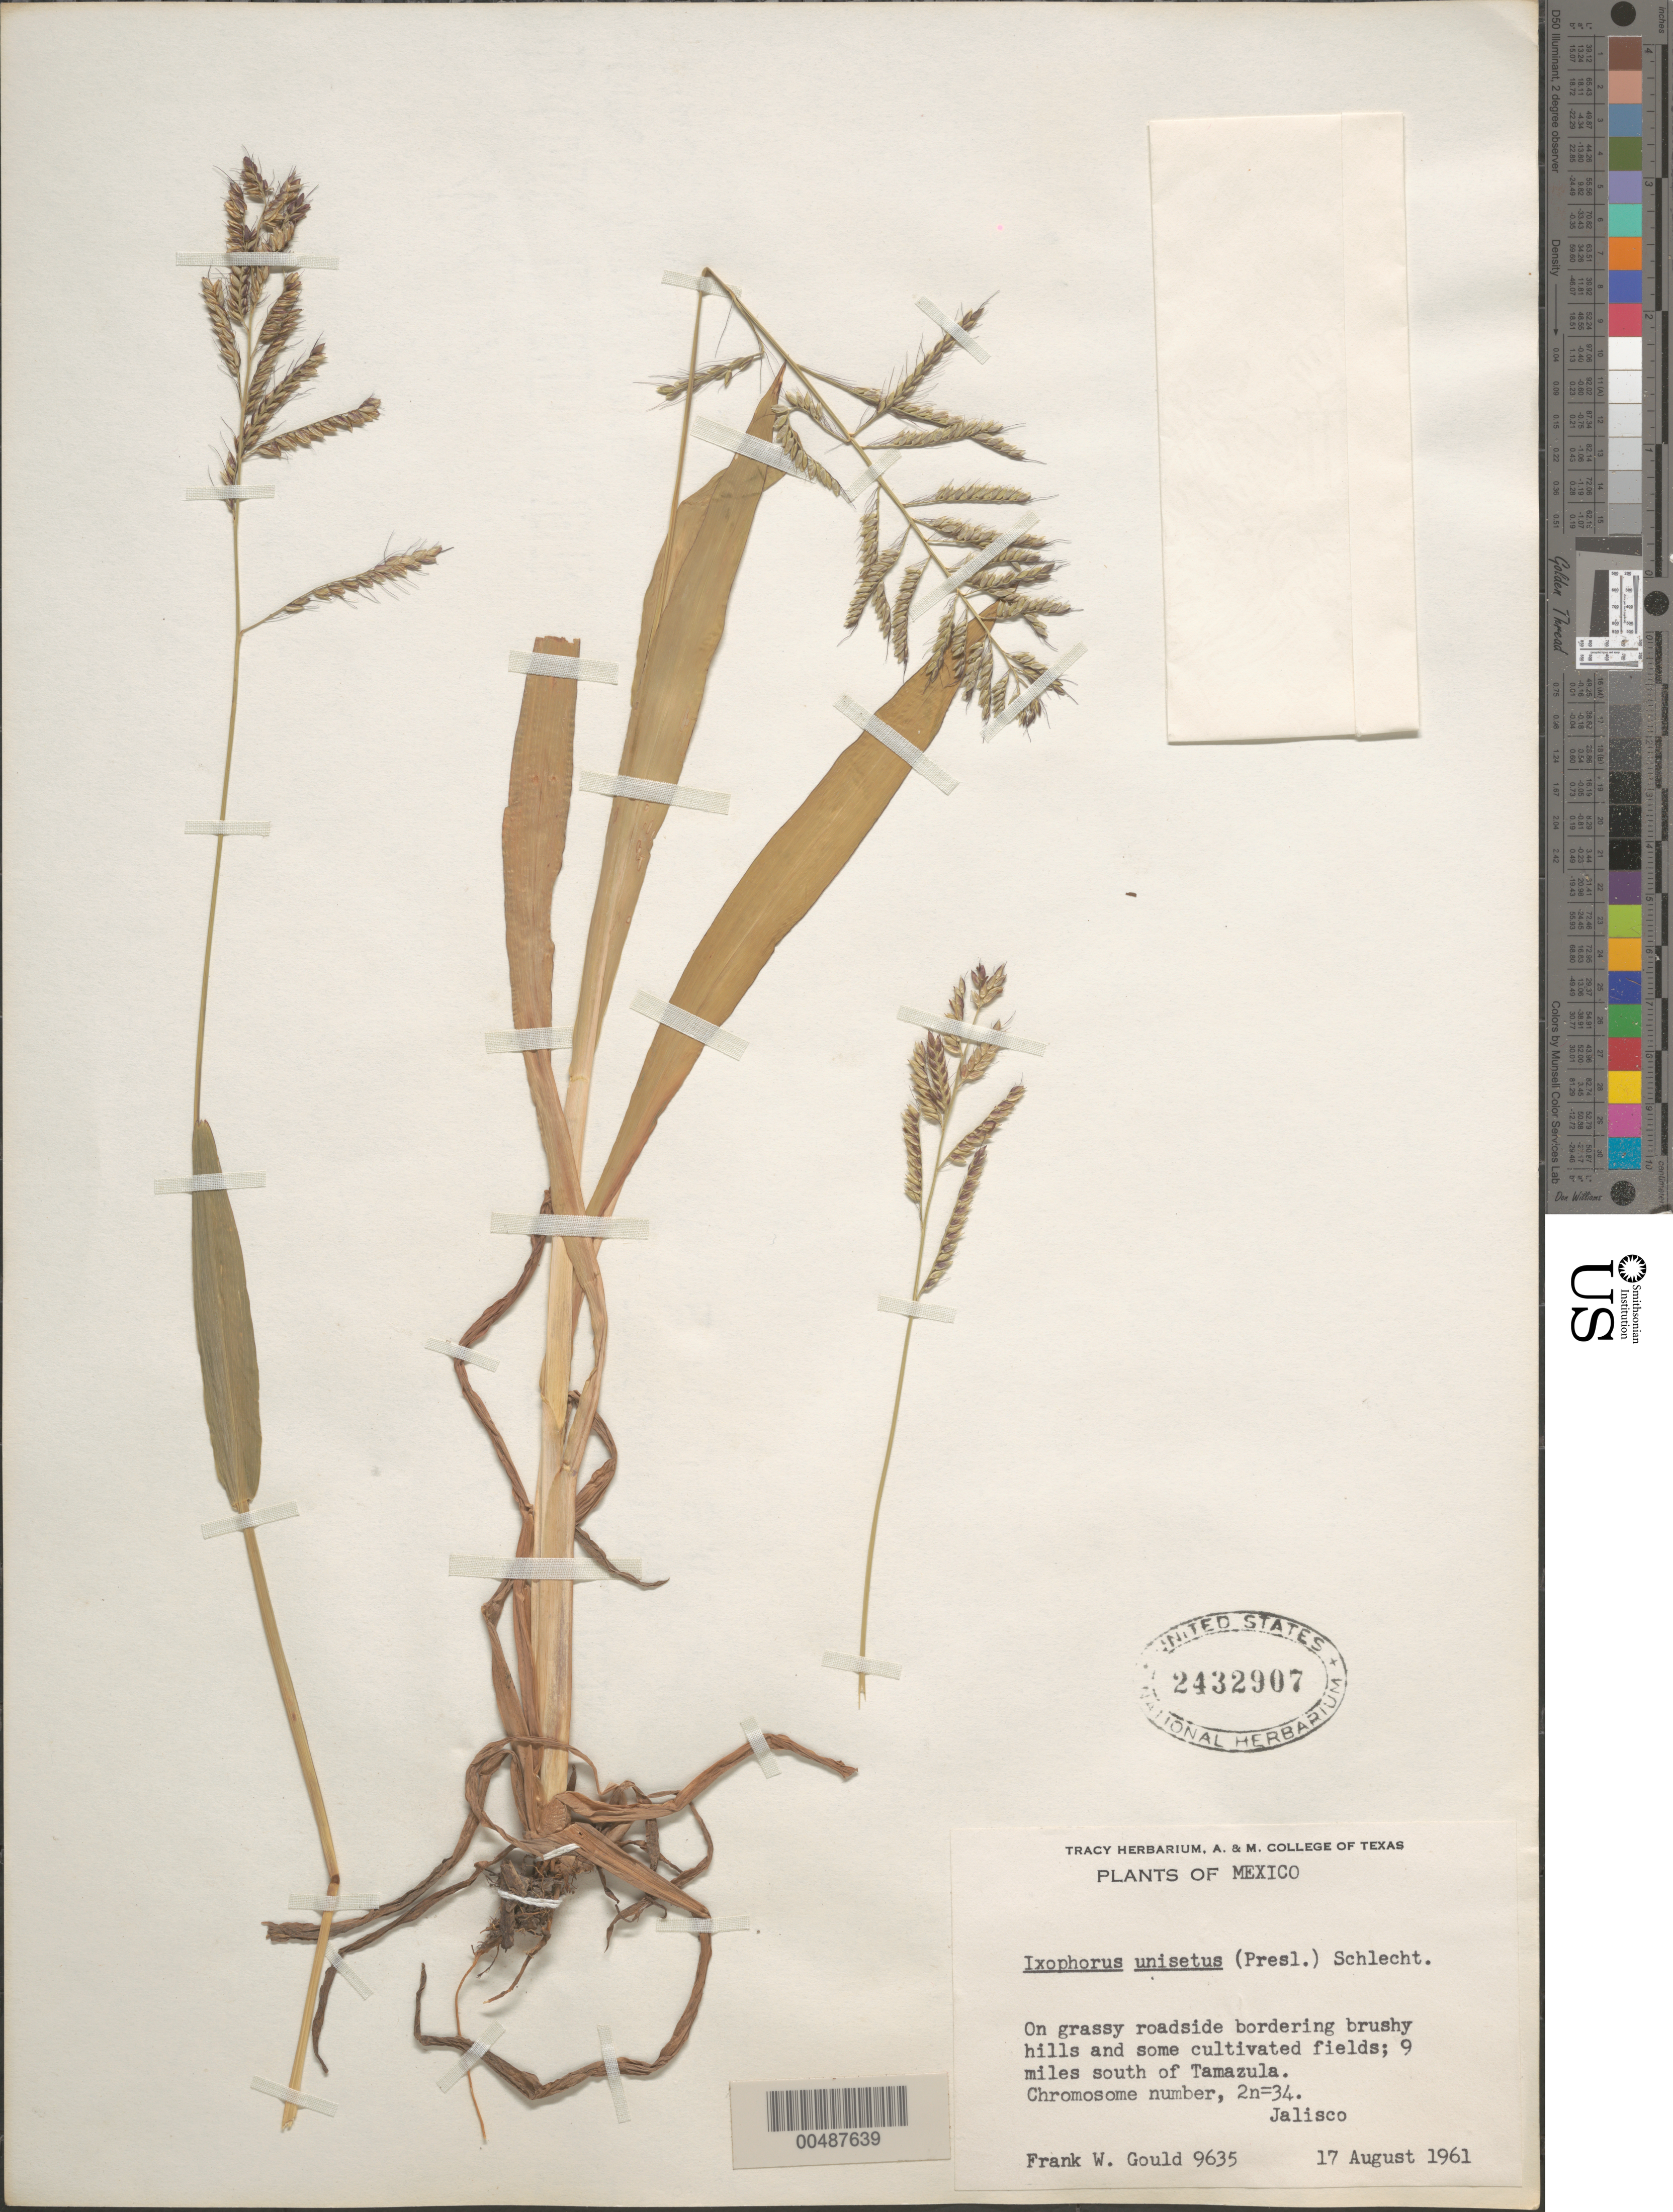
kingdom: Plantae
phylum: Tracheophyta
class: Liliopsida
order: Poales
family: Poaceae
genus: Ixophorus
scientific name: Ixophorus unisetus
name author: (J. Presl) Schltdl.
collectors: F. W. Gould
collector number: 9635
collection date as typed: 17 Aug 1961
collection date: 1961-08-17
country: Mexico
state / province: Jalisco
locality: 9 mi S of Tamazula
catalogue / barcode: US 2432907